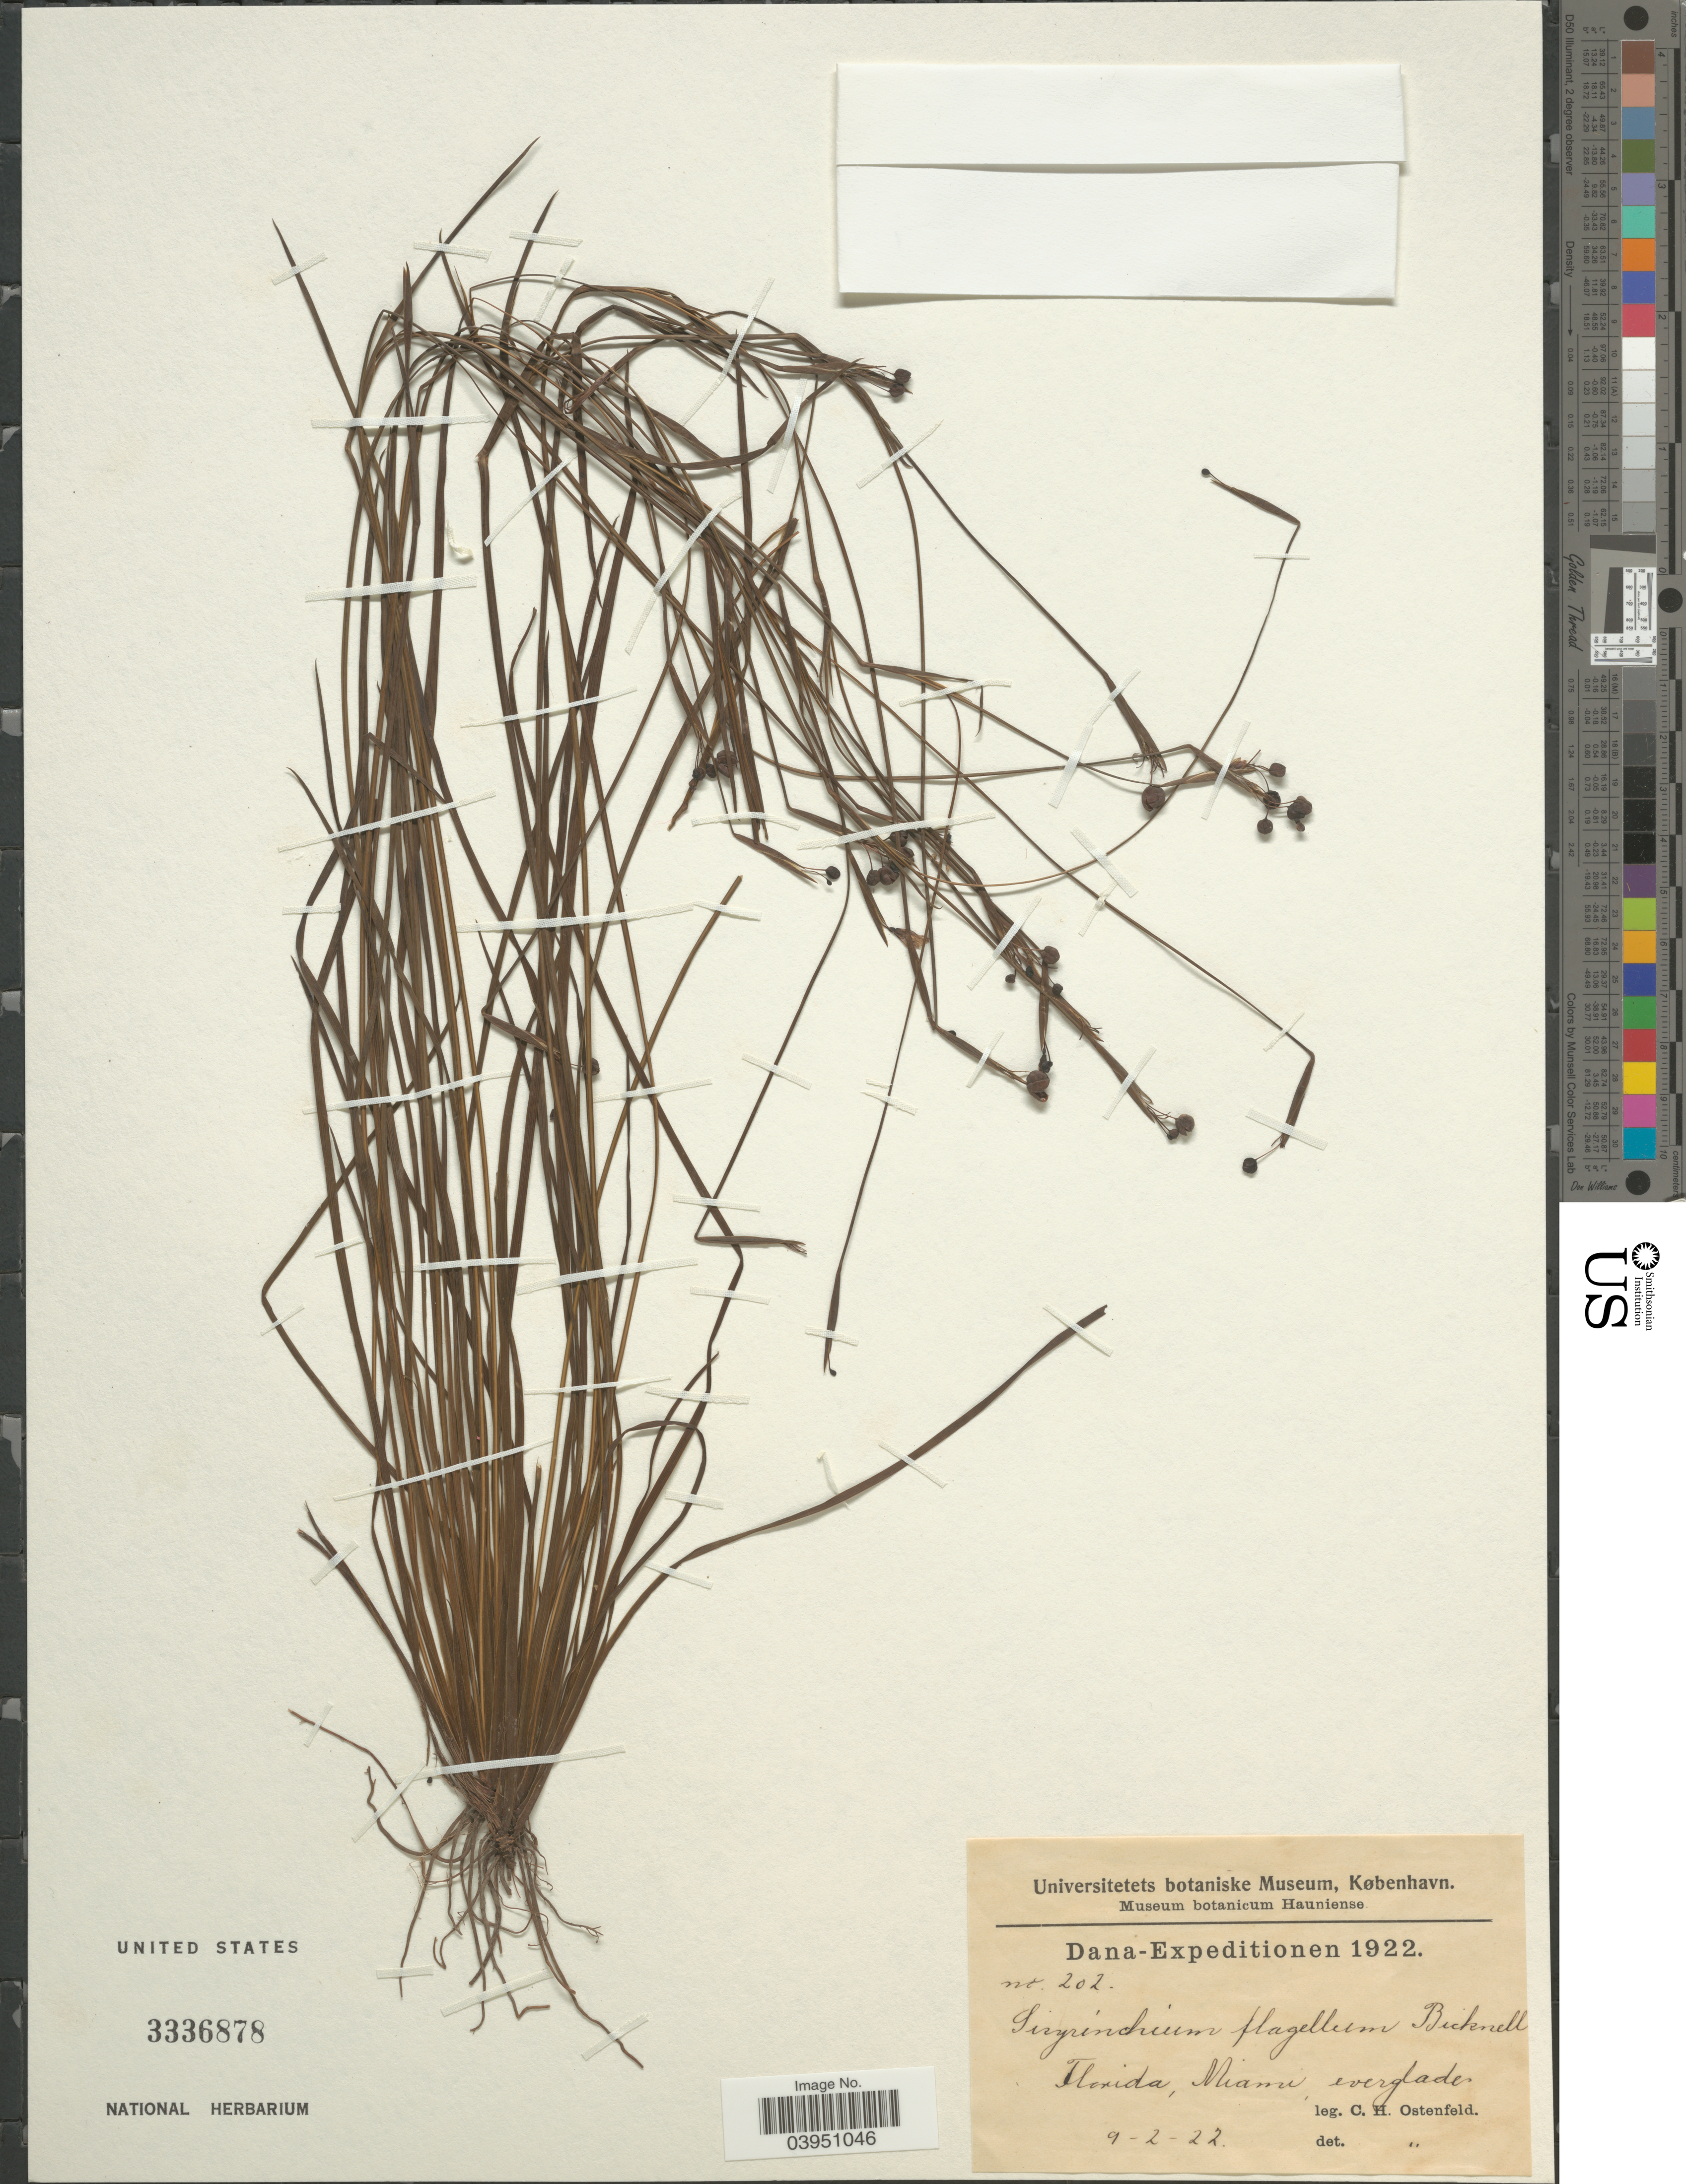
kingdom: Plantae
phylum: Tracheophyta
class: Liliopsida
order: Asparagales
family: Iridaceae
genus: Sisyrinchium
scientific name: Sisyrinchium flagellum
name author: E.P. Bicknell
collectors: C. Ostenfeld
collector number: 202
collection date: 1922-09-02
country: United States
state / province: Florida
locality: Miami everglade.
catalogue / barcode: US 3336878